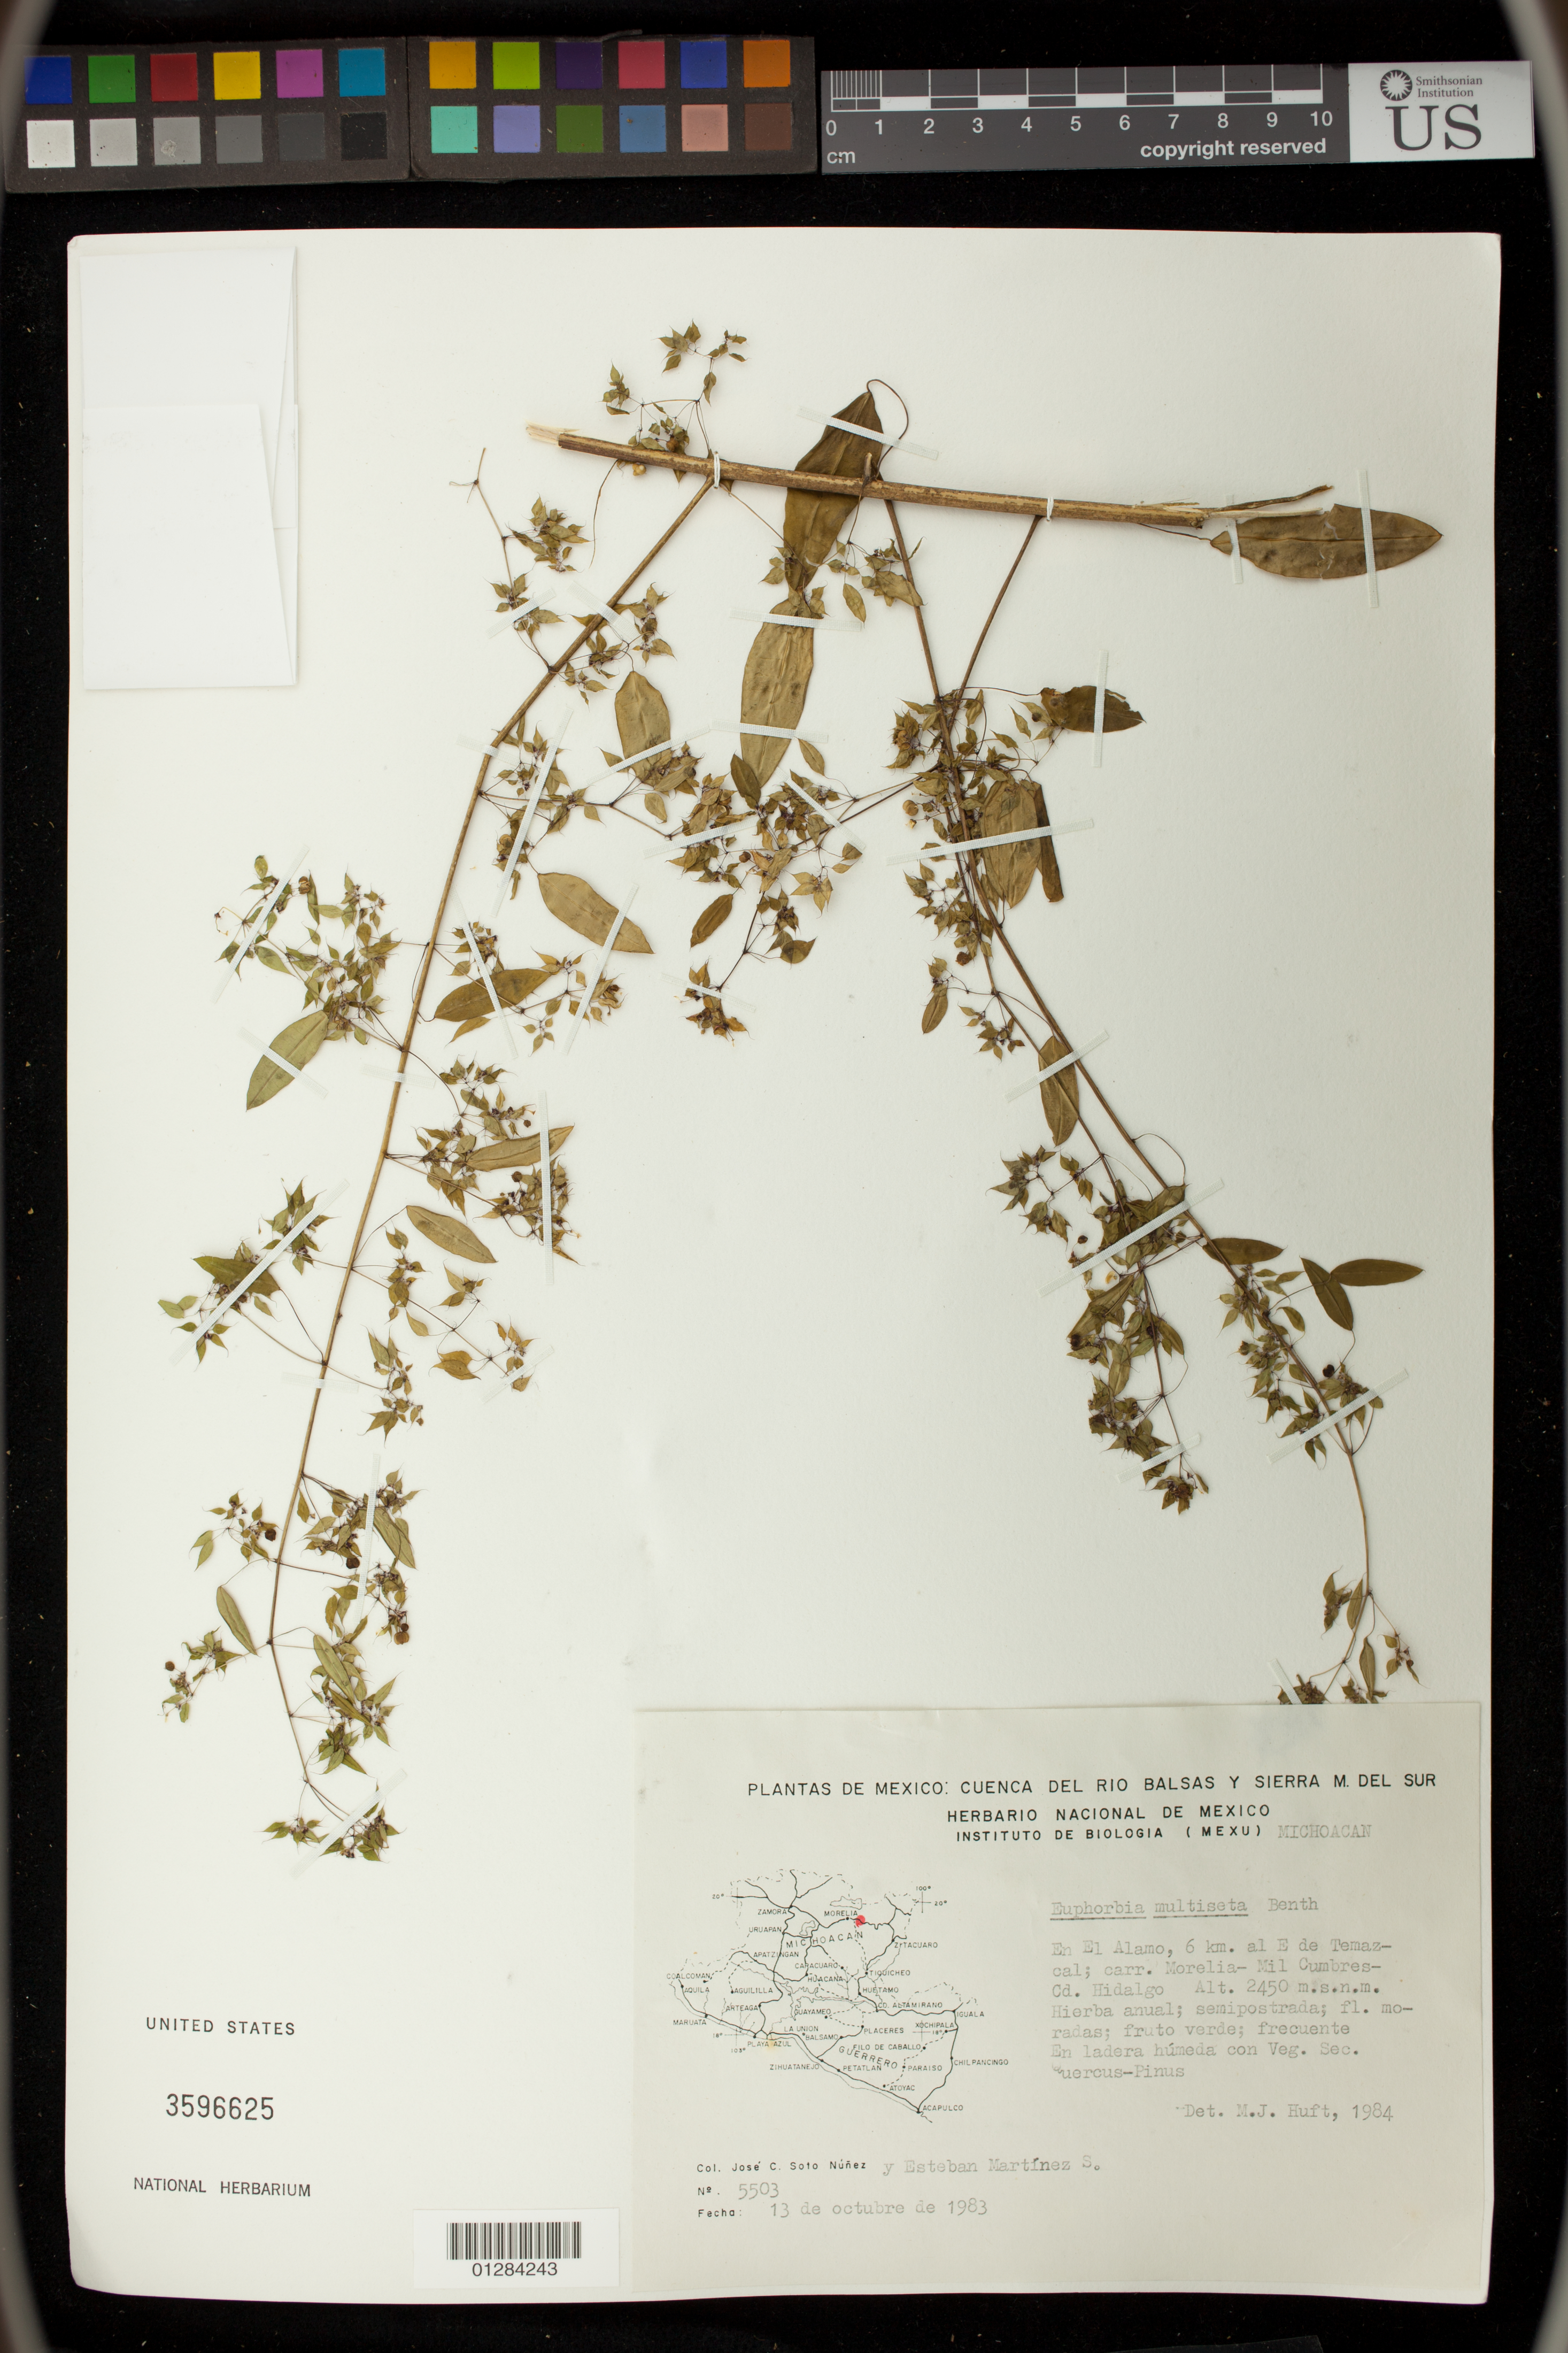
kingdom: Plantae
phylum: Tracheophyta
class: Magnoliopsida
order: Malpighiales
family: Euphorbiaceae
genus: Euphorbia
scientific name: Euphorbia multiseta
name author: Benth.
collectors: J. C. Soto Núñez & E. M. Martínez S.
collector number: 5503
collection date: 1983-10-13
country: Mexico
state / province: Michoacán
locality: En El Alamo, 6 km al E. de Temazcal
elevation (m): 2450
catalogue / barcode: US 3596625